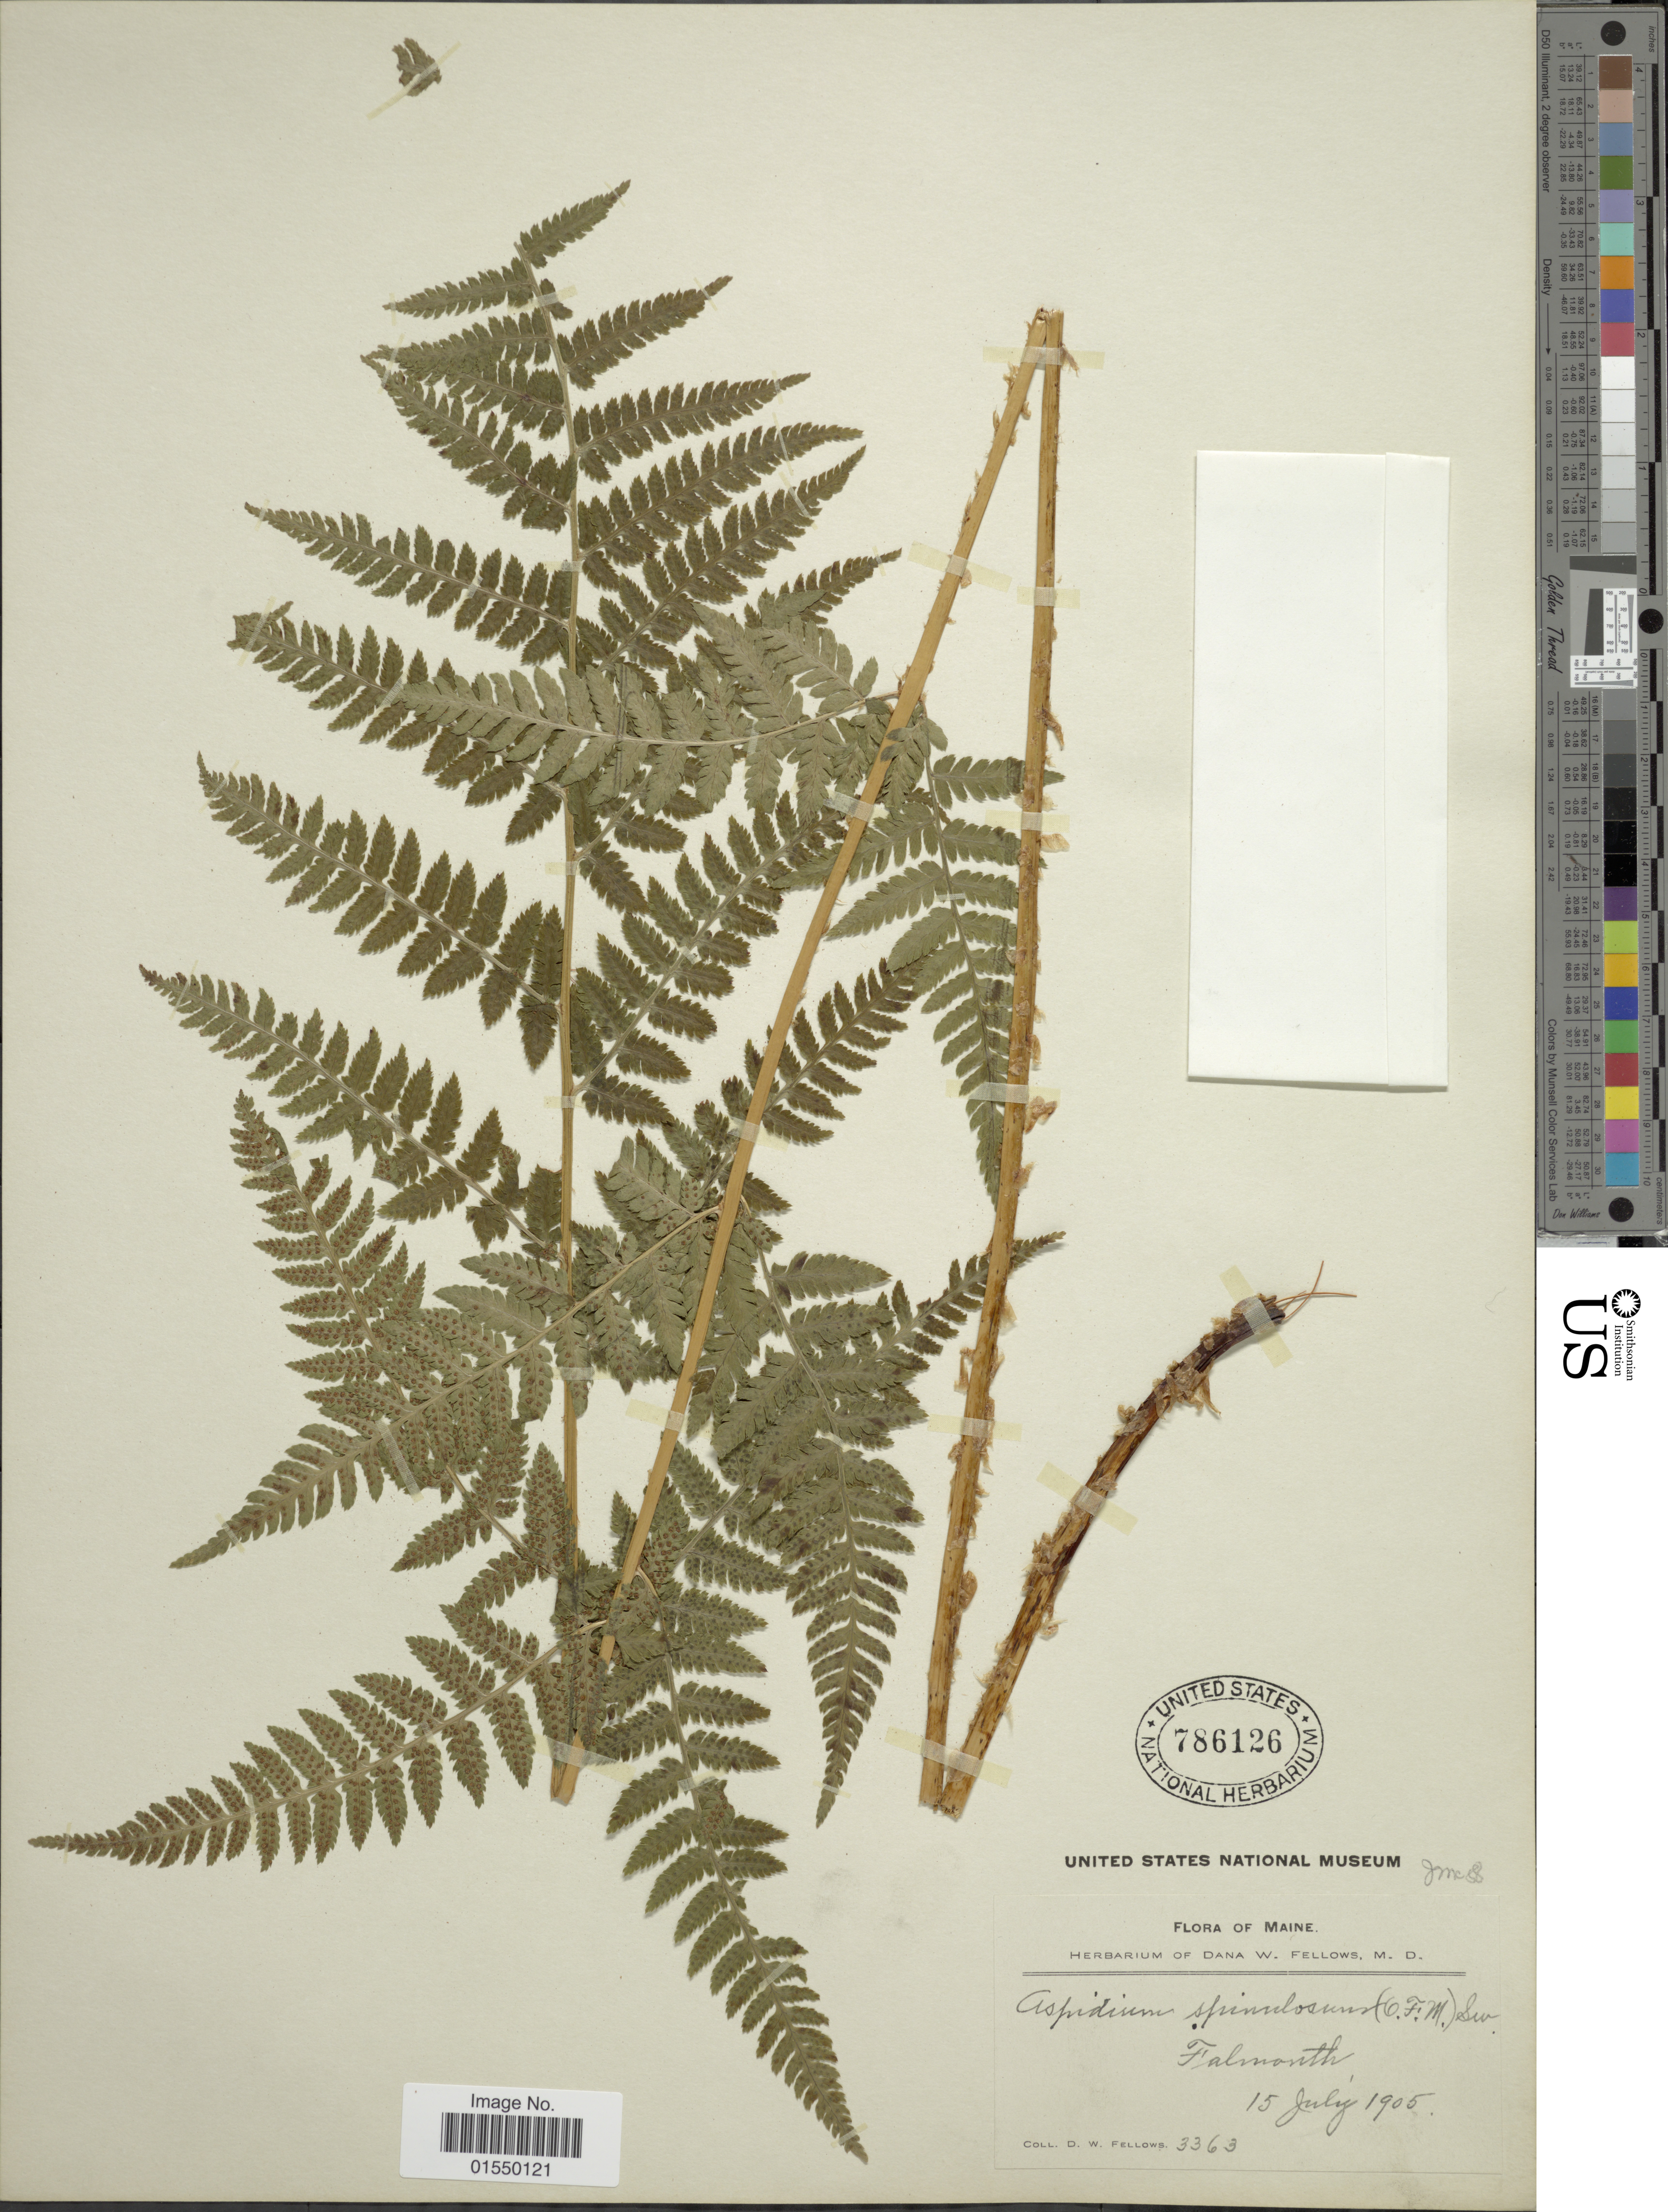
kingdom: Plantae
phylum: Tracheophyta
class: Polypodiopsida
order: Polypodiales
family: Dryopteridaceae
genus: Dryopteris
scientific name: Dryopteris carthusiana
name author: (Villars) H.P. Fuchs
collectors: D. W. Fellows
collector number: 3363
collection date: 1905-07-15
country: United States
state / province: Maine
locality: Falmouth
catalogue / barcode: US 786126